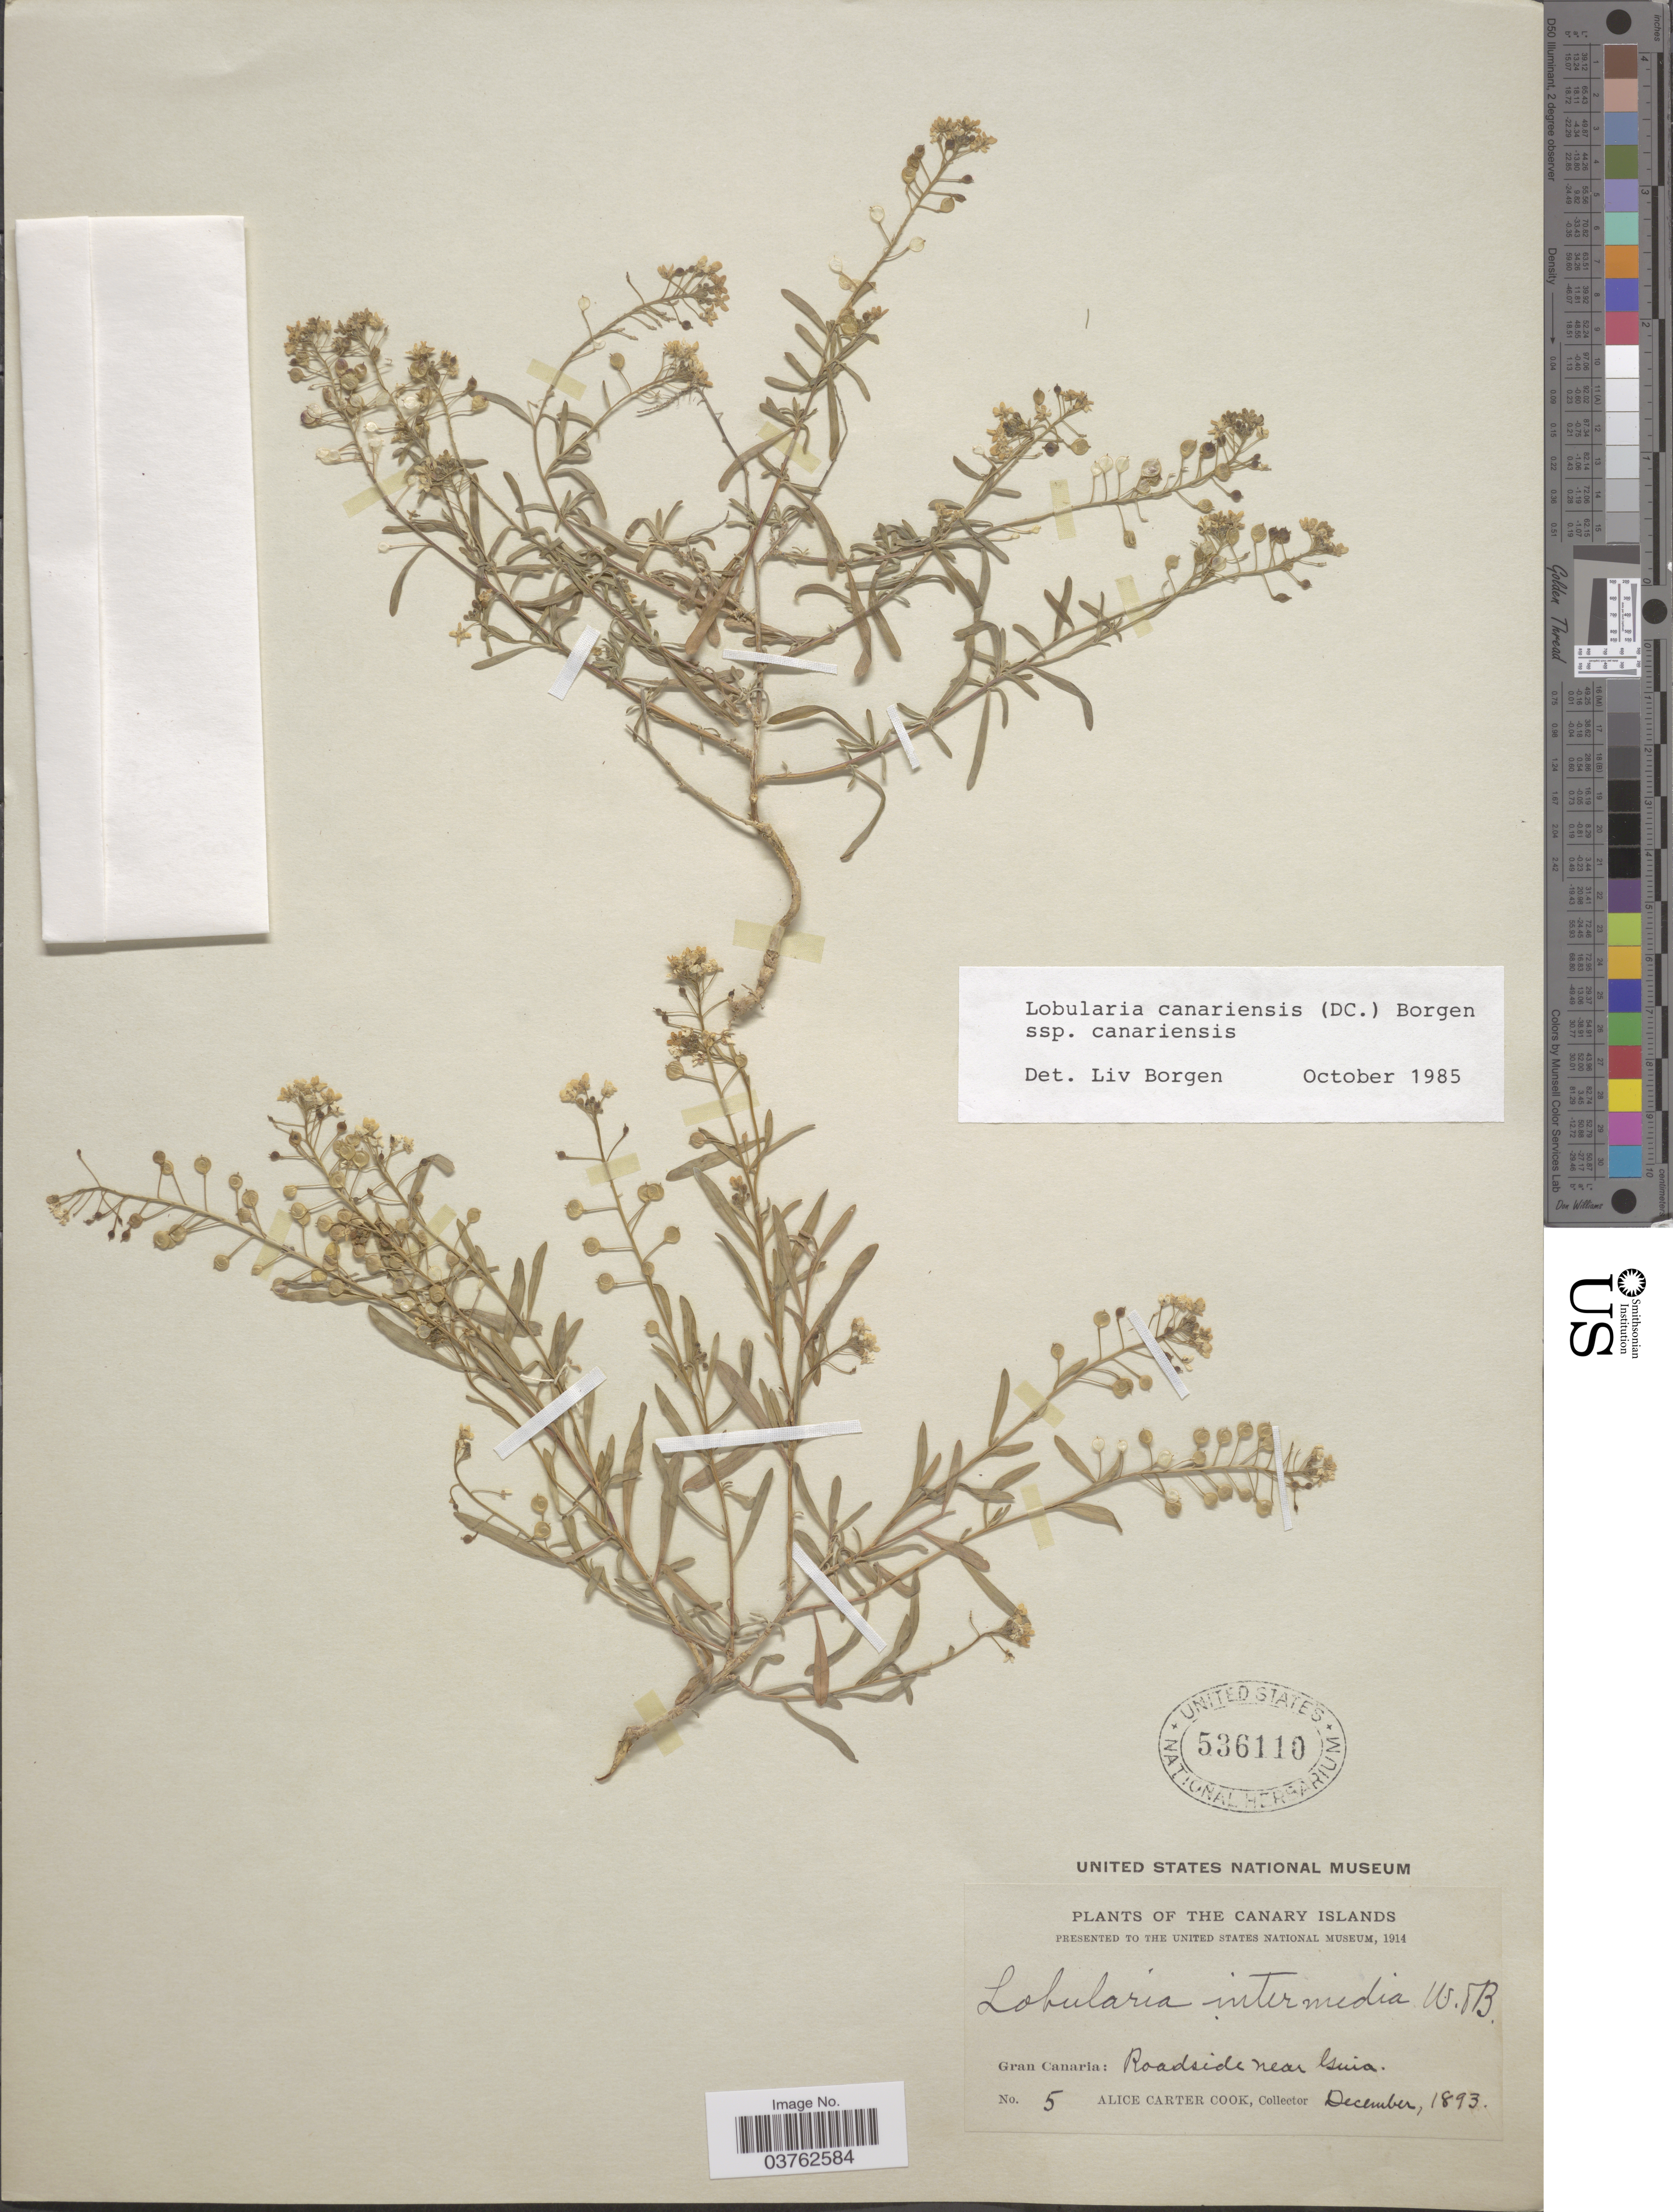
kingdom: Plantae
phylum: Tracheophyta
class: Magnoliopsida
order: Brassicales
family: Brassicaceae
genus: Lobularia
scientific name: Lobularia canariensis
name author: (DC.) L. Borgen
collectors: Alice C. Cook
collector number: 5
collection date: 1893-12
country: Spain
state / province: Canarias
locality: The Canary Islands. Gran Canaria: Roadside near Guia.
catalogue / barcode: US 536110